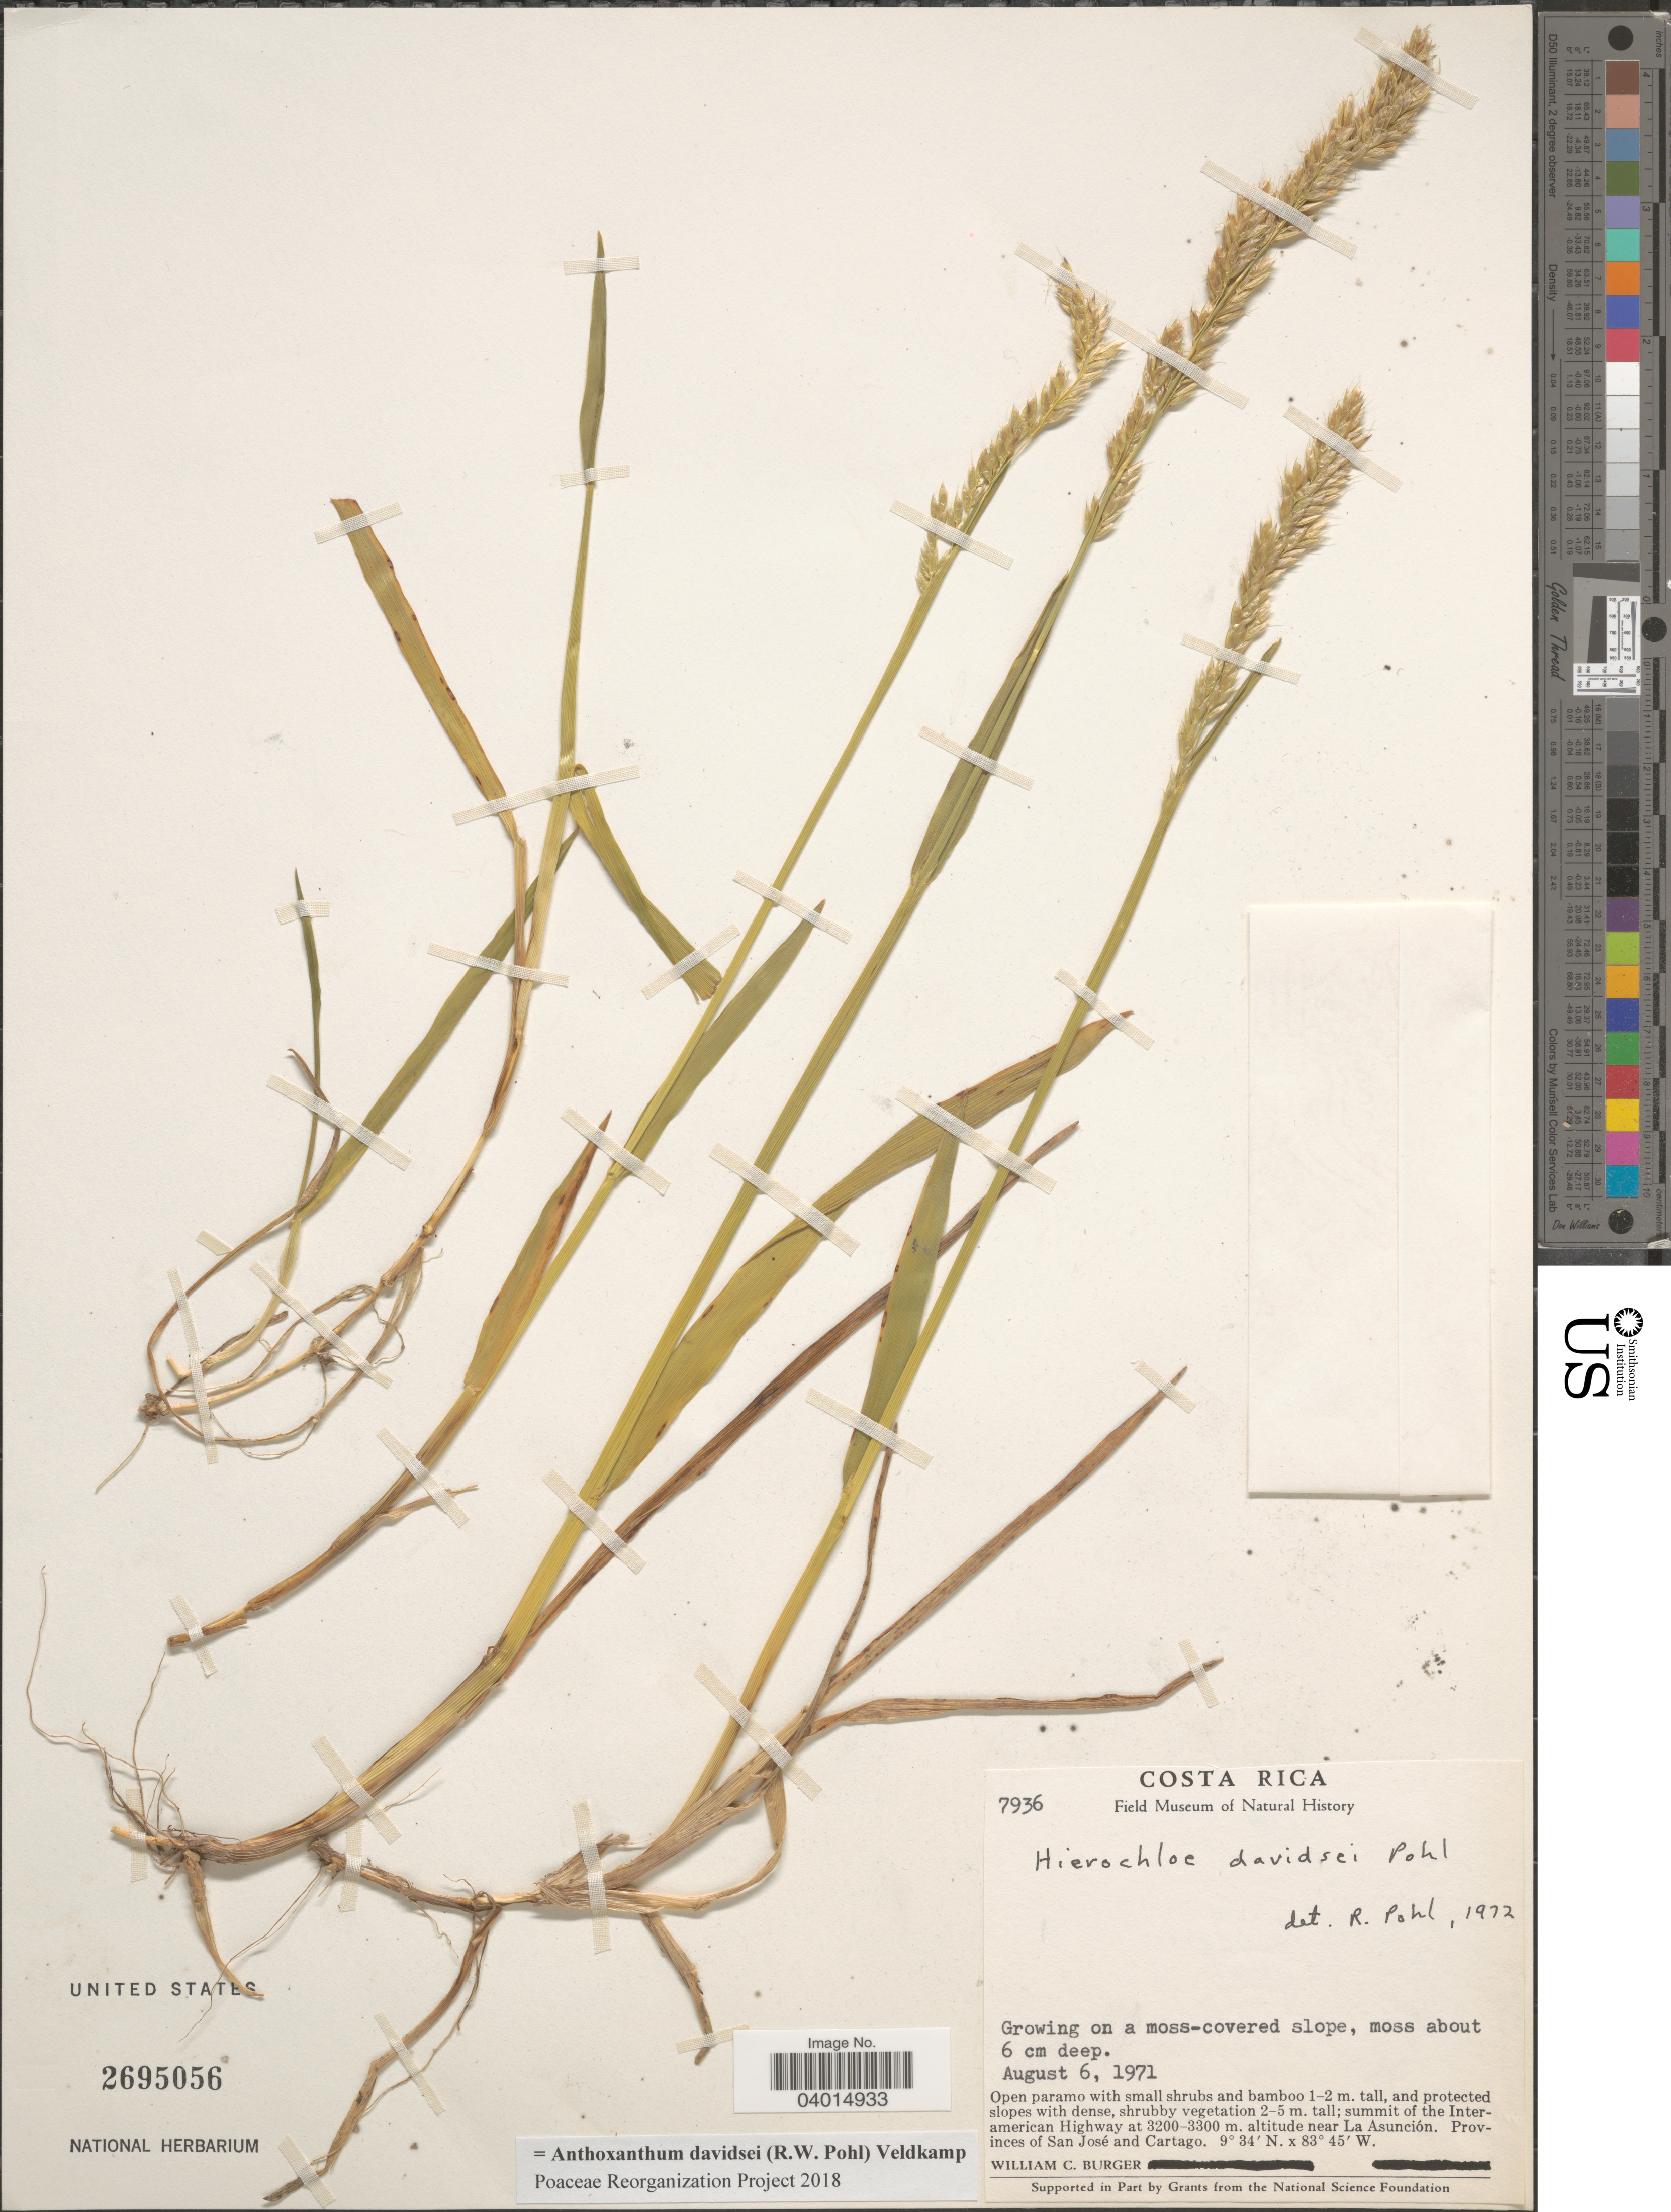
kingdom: Plantae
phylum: Tracheophyta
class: Liliopsida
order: Poales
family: Poaceae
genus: Anthoxanthum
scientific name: Anthoxanthum davidsei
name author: (R.W. Pohl) Veldkamp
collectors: W. Burger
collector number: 7936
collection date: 1971-08-06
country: Costa Rica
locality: Summit of the Inter-american Highway near La Asunción. Provinces of San José and Cartago.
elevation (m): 3200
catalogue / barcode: US 2695056